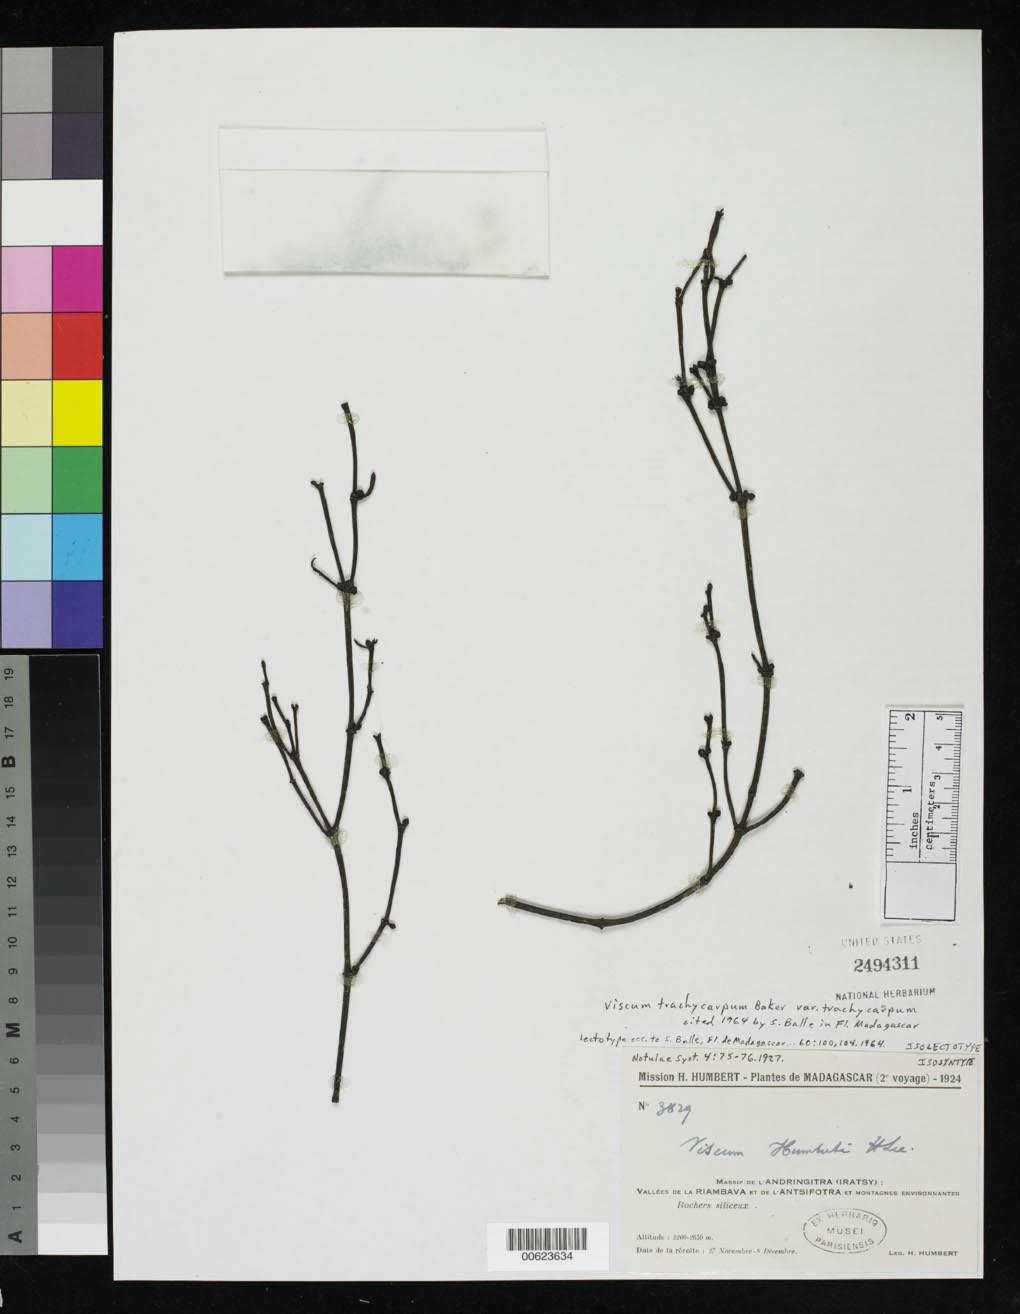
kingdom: Plantae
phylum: Tracheophyta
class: Magnoliopsida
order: Santalales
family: Viscaceae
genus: Viscum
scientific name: Viscum humbertii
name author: Lecomte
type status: Isolectotype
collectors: H. Humbert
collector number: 3829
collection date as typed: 27 Nov 1924 to 08 Dec 1924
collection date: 1924-11-27/1924-12-08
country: Madagascar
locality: Massif de l'Andringitra (Iratsy), Vallees de La Riambava & de l'Antsifotra & Montagnes Environnantes.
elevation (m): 2200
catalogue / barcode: US 2494311